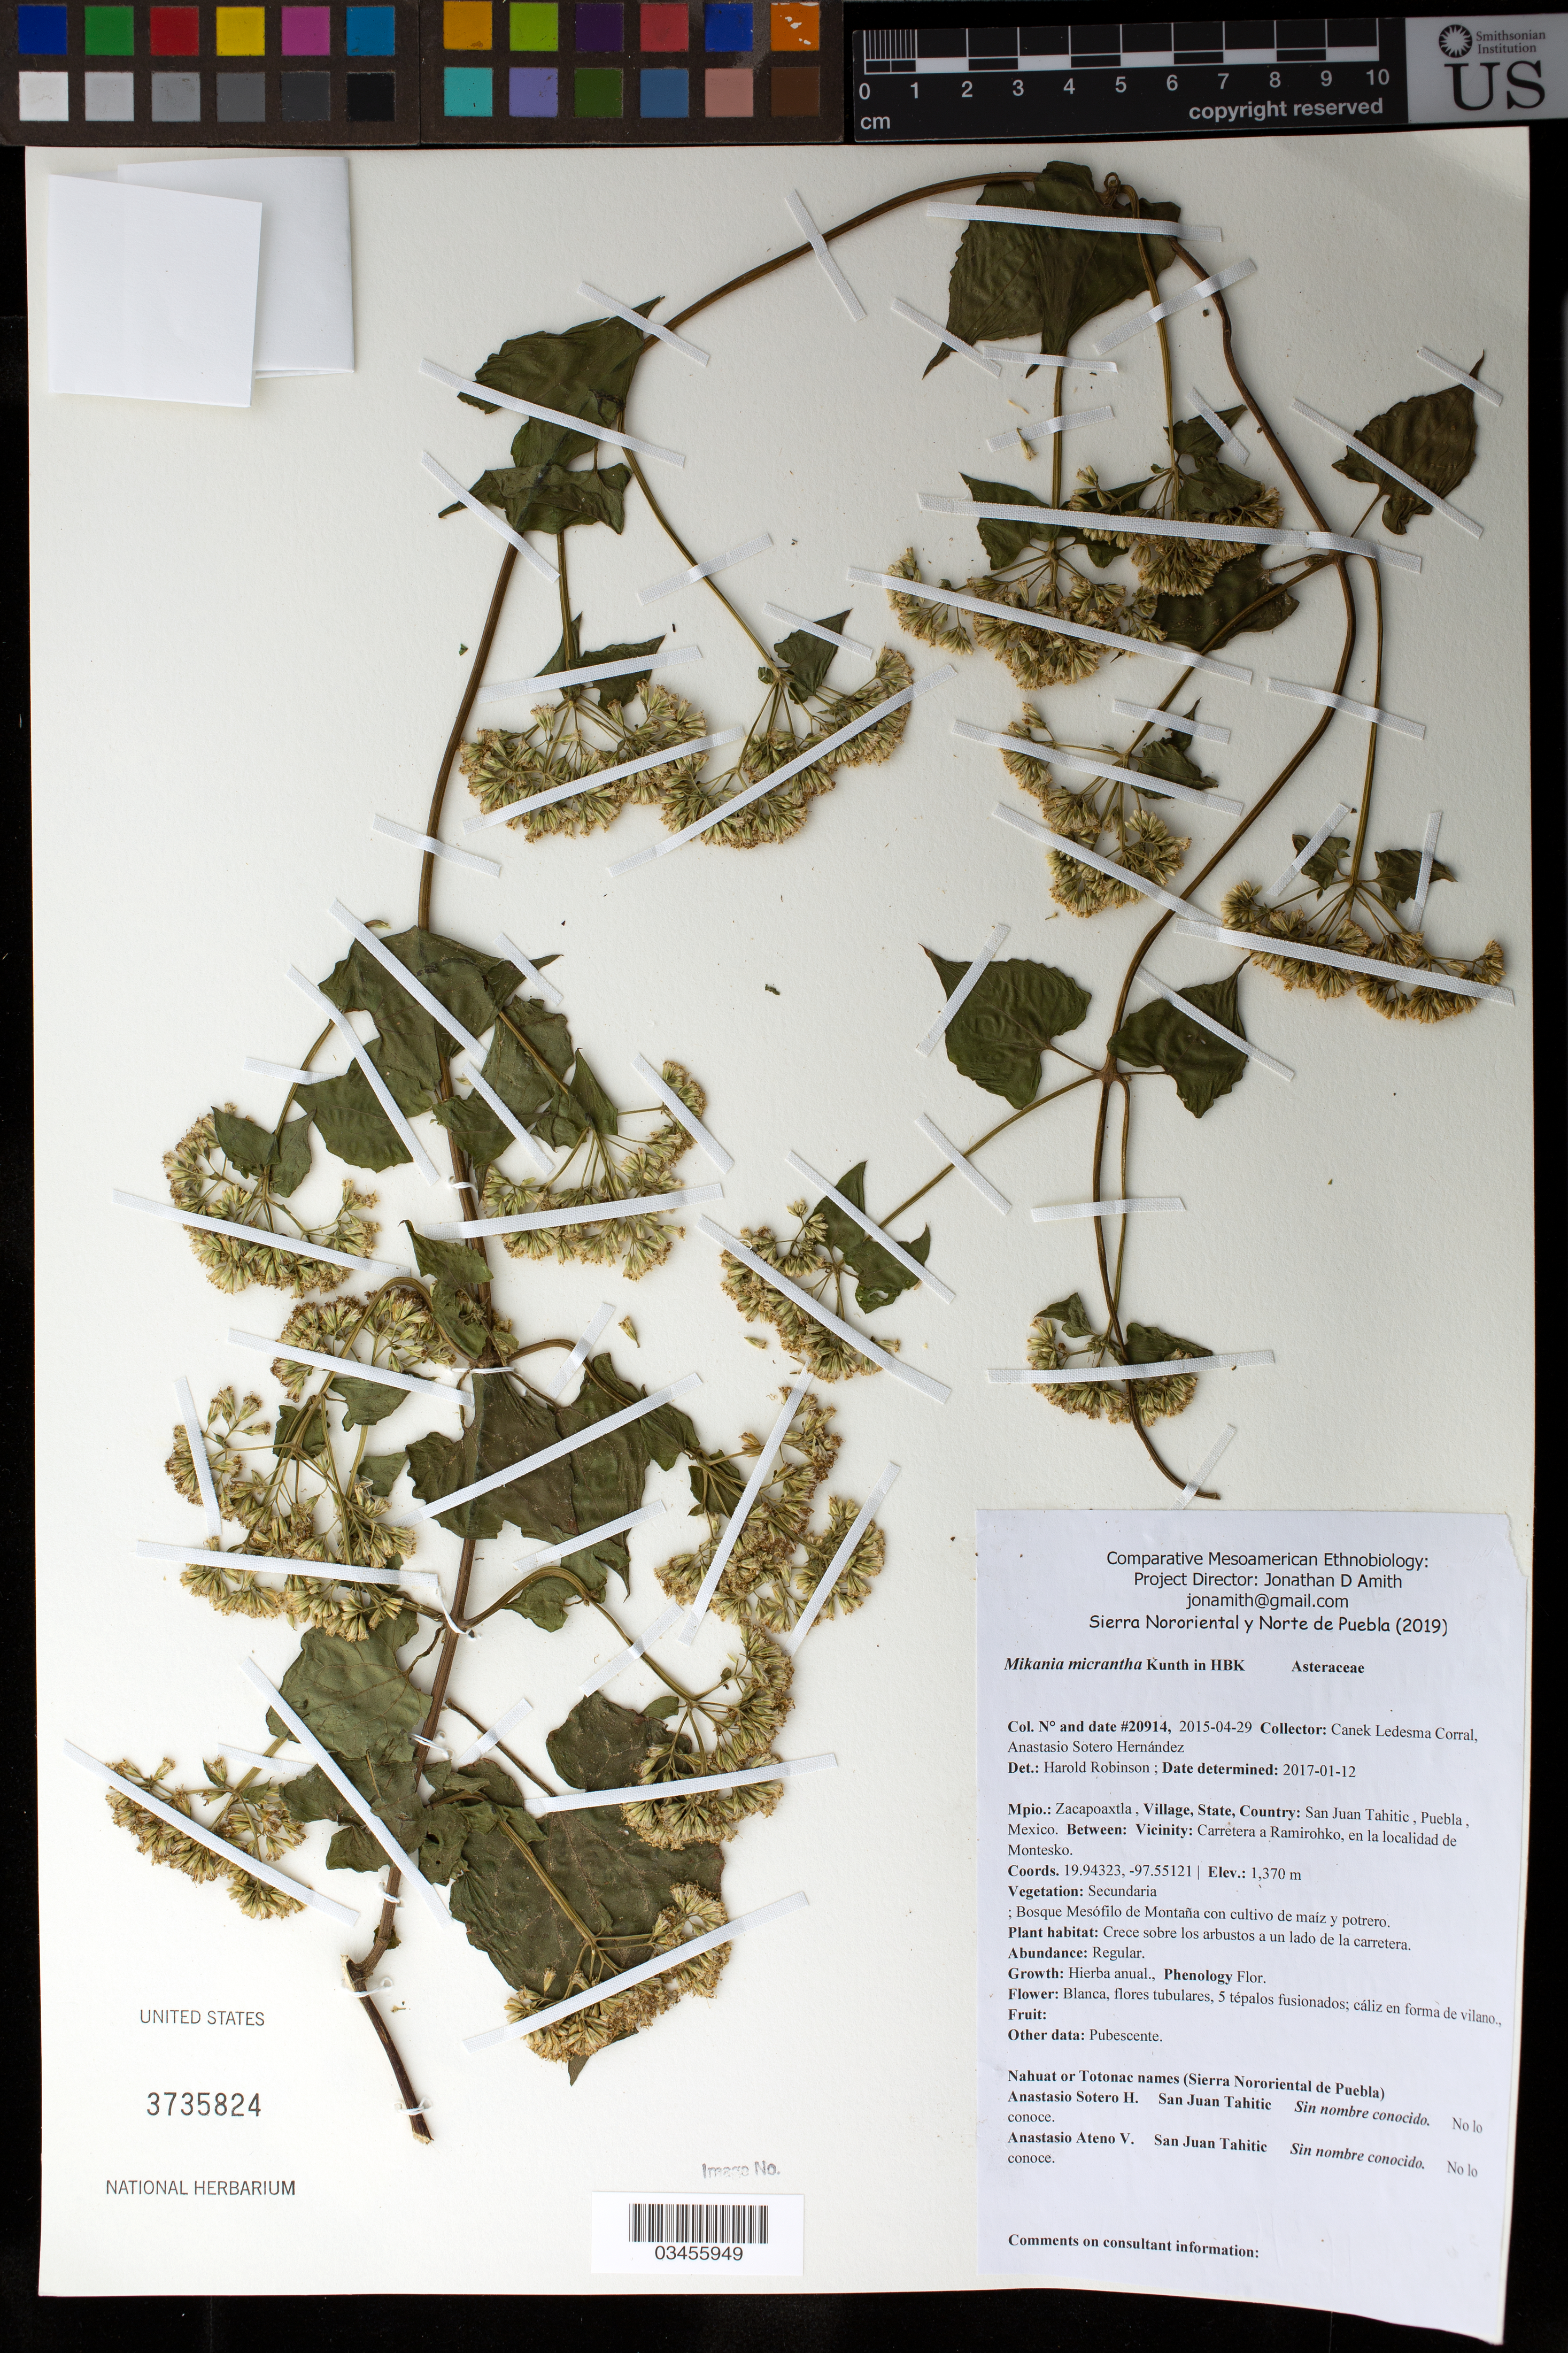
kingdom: Plantae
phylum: Tracheophyta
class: Magnoliopsida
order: Asterales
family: Asteraceae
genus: Mikania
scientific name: Mikania micrantha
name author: Kunth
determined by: Robinson, Harold E., (US)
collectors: Canek Ledesma C. & A. Sotero H.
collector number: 20914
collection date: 2015-04-29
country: México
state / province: Puebla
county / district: Zacapoaxtla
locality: PUEBLO: San Juan Tahitic; LOCALIDAD EXACTA: Carretera a Ramirojko, en la localidad de Montesko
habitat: Bosque mesófilo de montaña con cultivo de maíz y potrero | Crece sobre los arbustos a un lado de la carretera.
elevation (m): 1370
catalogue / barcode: US 3735824